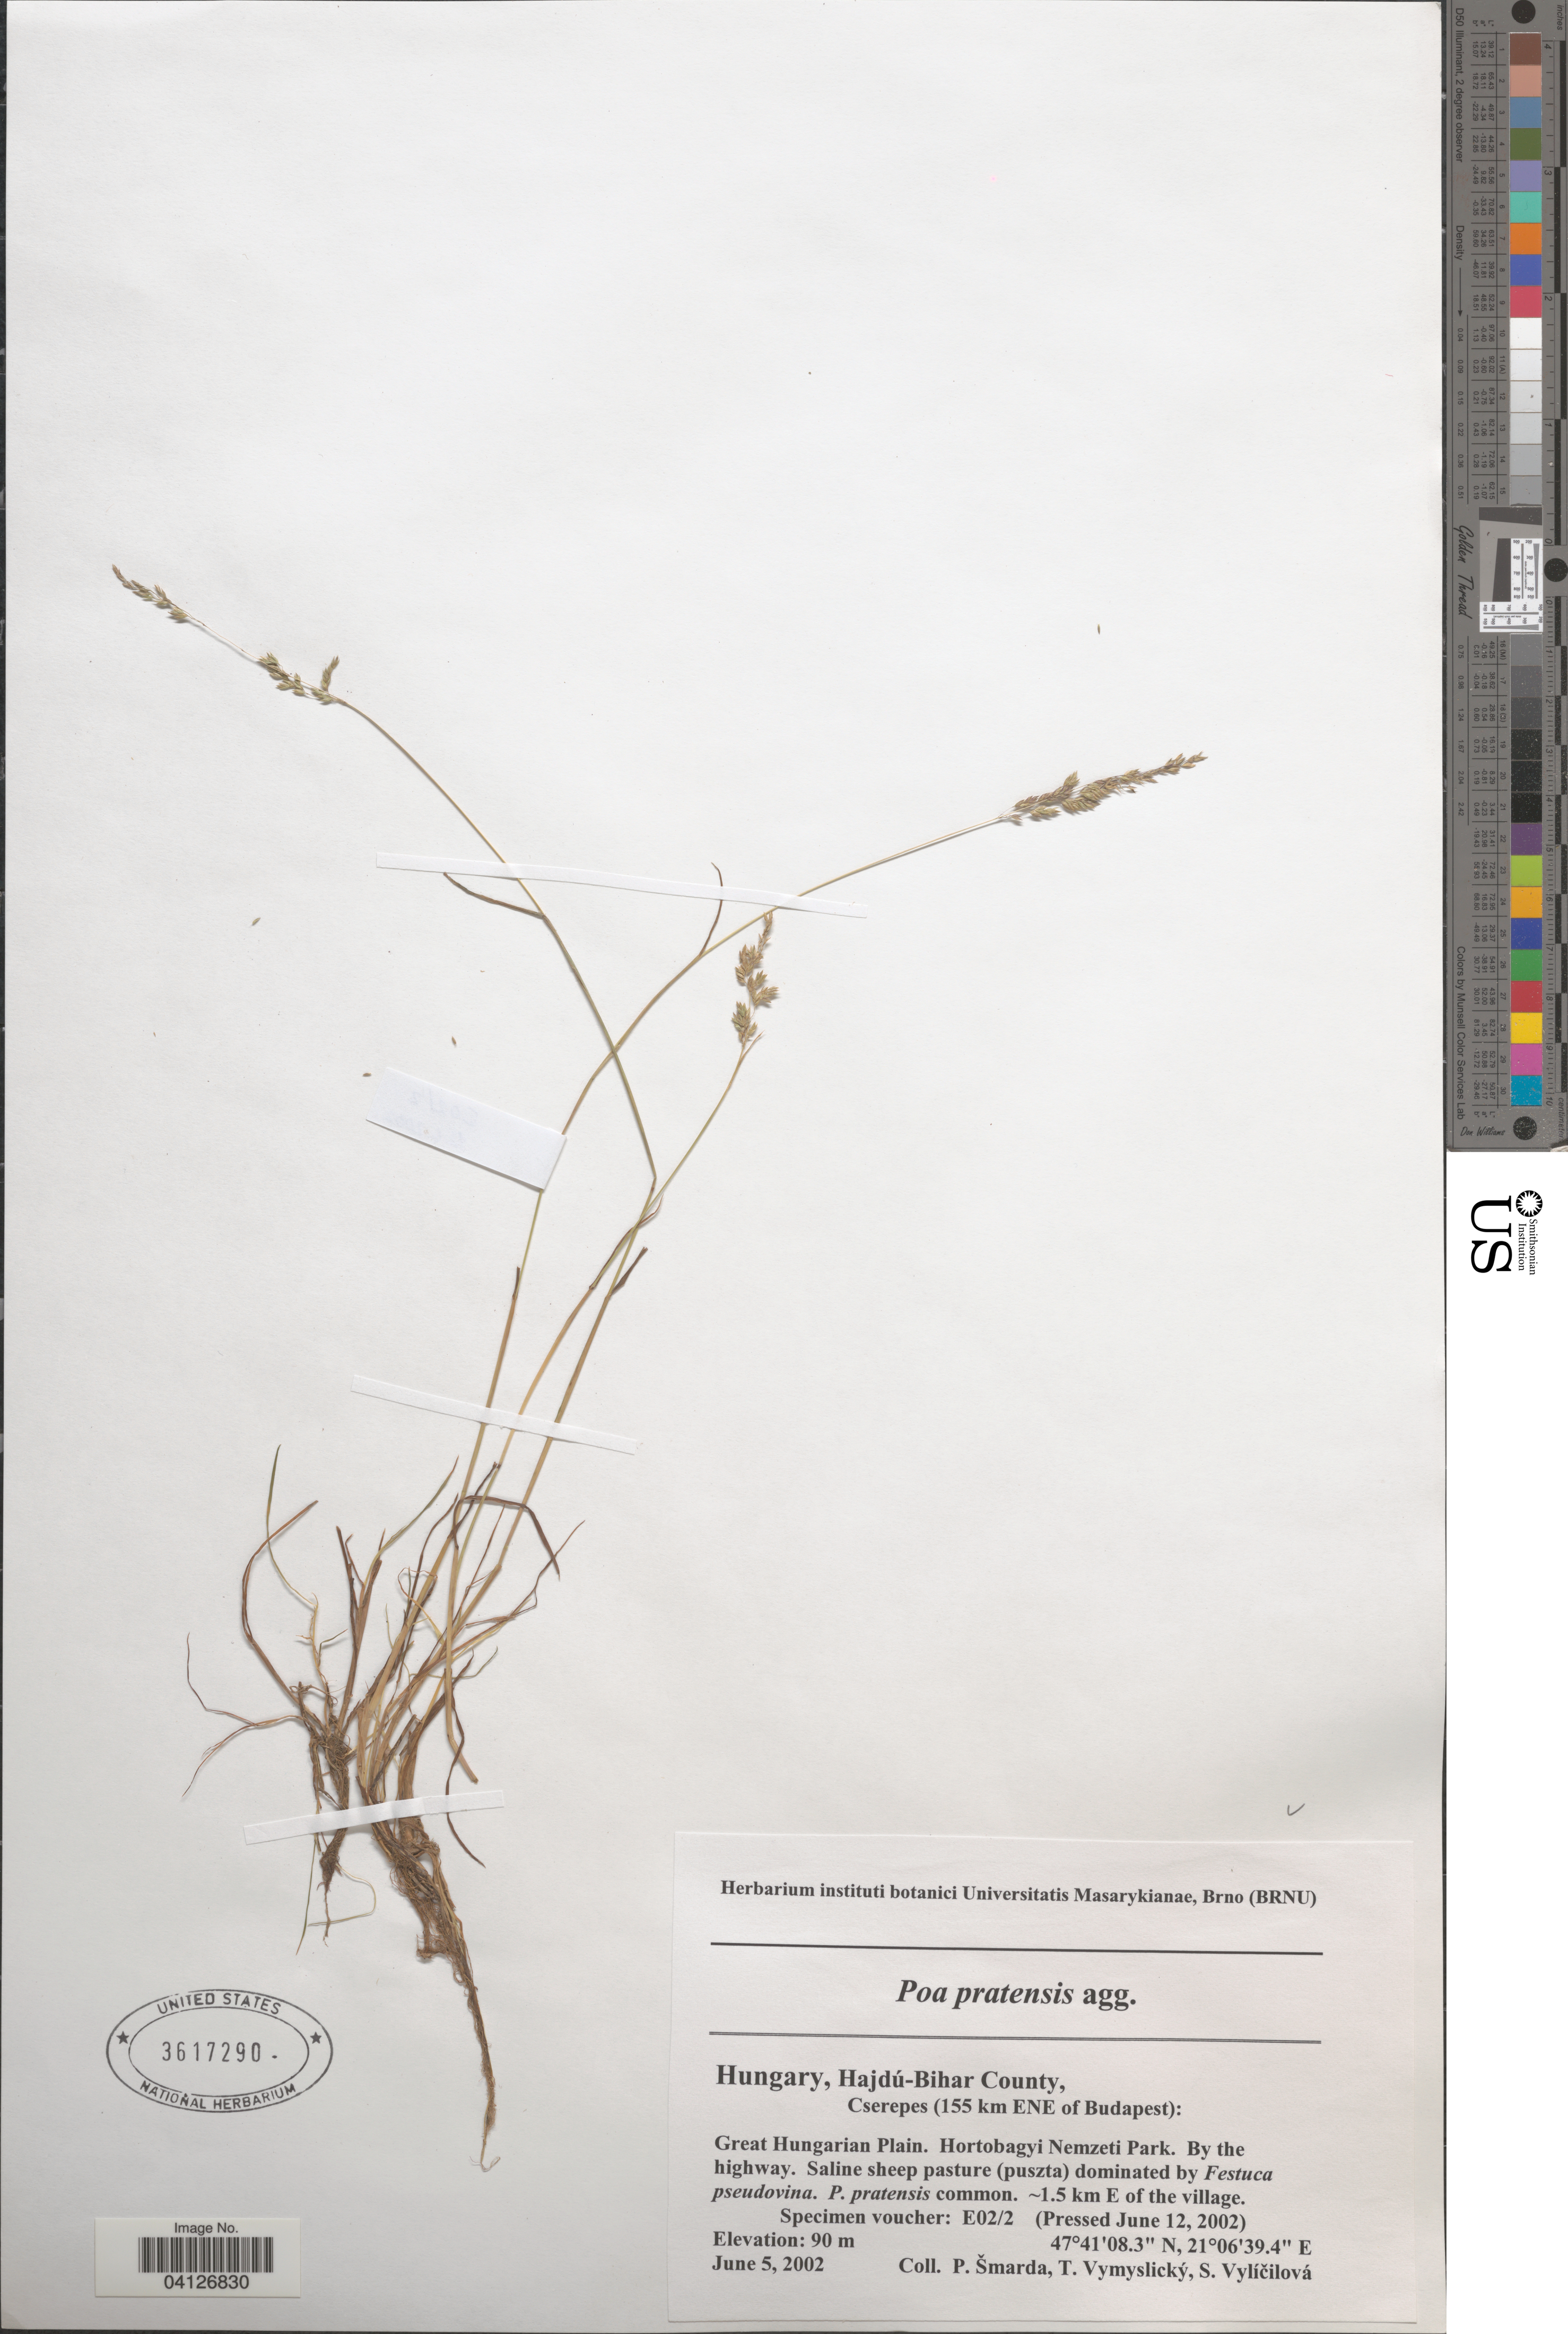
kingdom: Plantae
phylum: Tracheophyta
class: Liliopsida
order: Poales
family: Poaceae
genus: Poa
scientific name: Poa pratensis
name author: L.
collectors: P. Smarda, T. Vymyslický & S. Vylíčilová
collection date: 2002-06-05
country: Hungary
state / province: Hajdú-Bihar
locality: Hajdú-Bihar County, Cserepes (155 km ENE of Budapest): Great Hungarian Plain. Hortobagyi Nemzeti Park. By the highway. ~1.5 km E of the village.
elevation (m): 90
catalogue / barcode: US 3617290